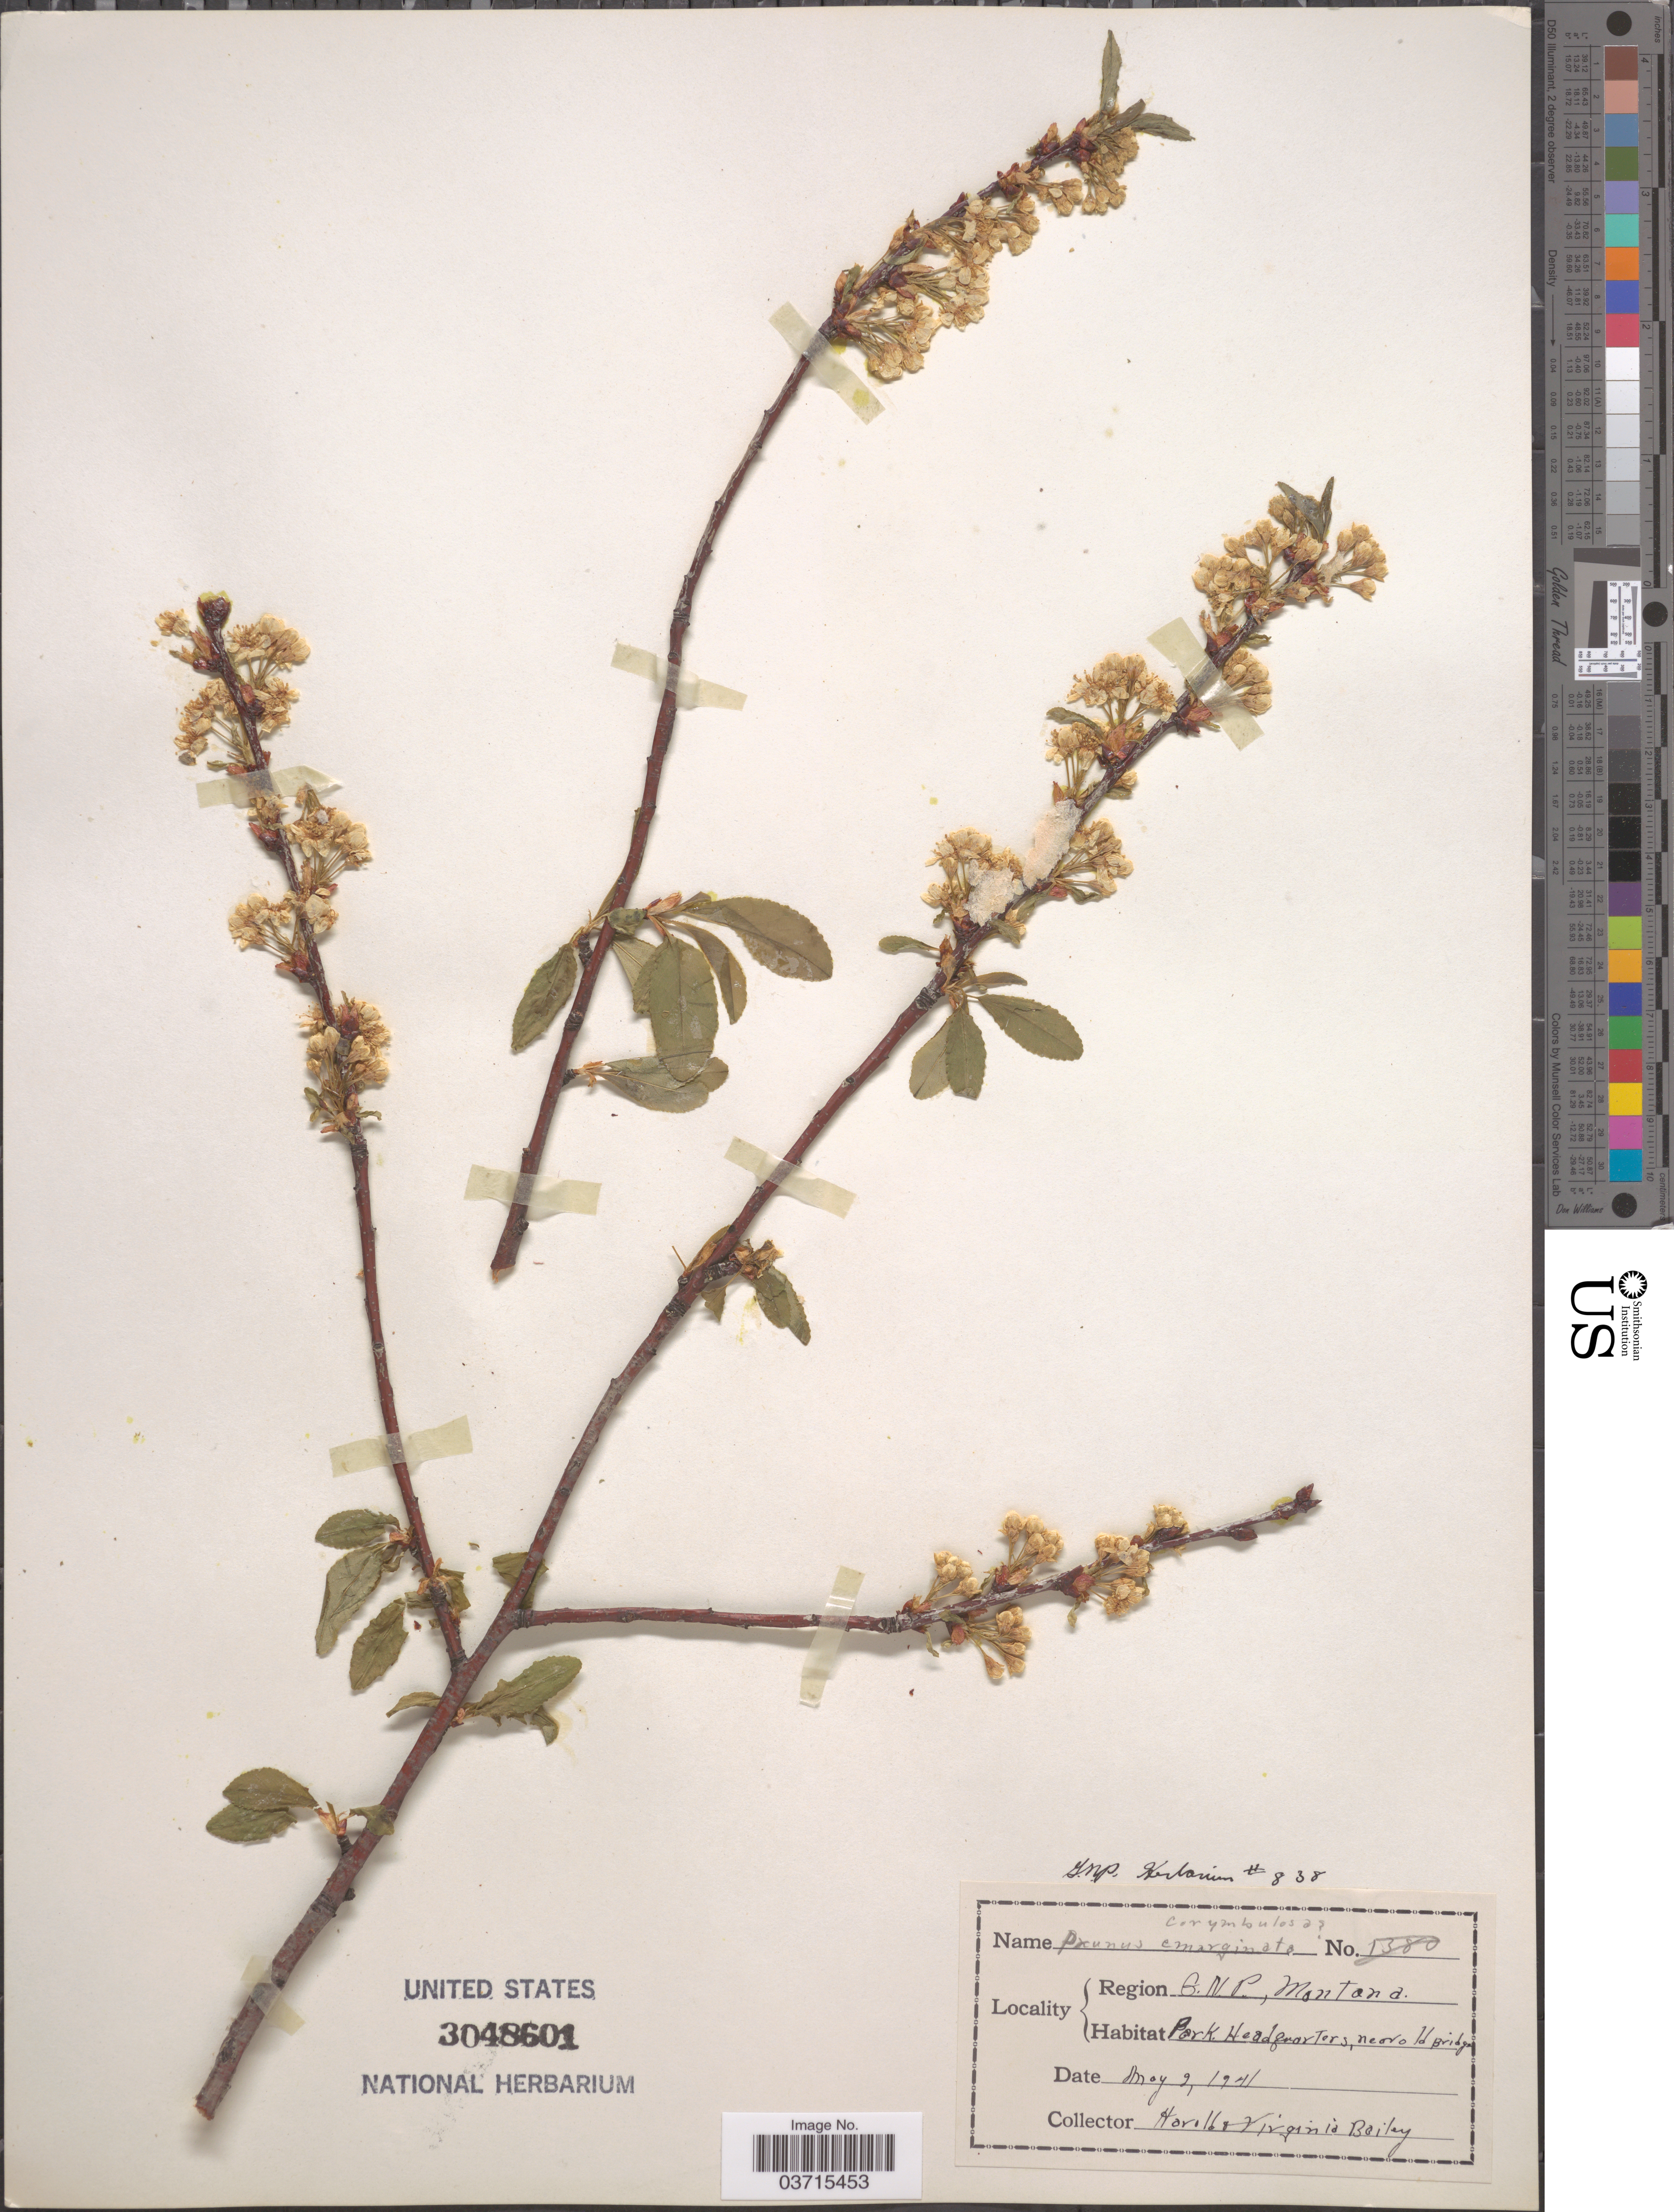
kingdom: Plantae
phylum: Tracheophyta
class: Magnoliopsida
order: Rosales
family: Rosaceae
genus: Prunus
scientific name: Prunus corymbulosa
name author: Rydb.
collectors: H. Bailey & V. L. Bailey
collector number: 1380*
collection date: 1941-05-02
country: United States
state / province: Montana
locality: Region G. N. P. Park Head quarters, near old Bridge.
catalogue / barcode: US 3048601